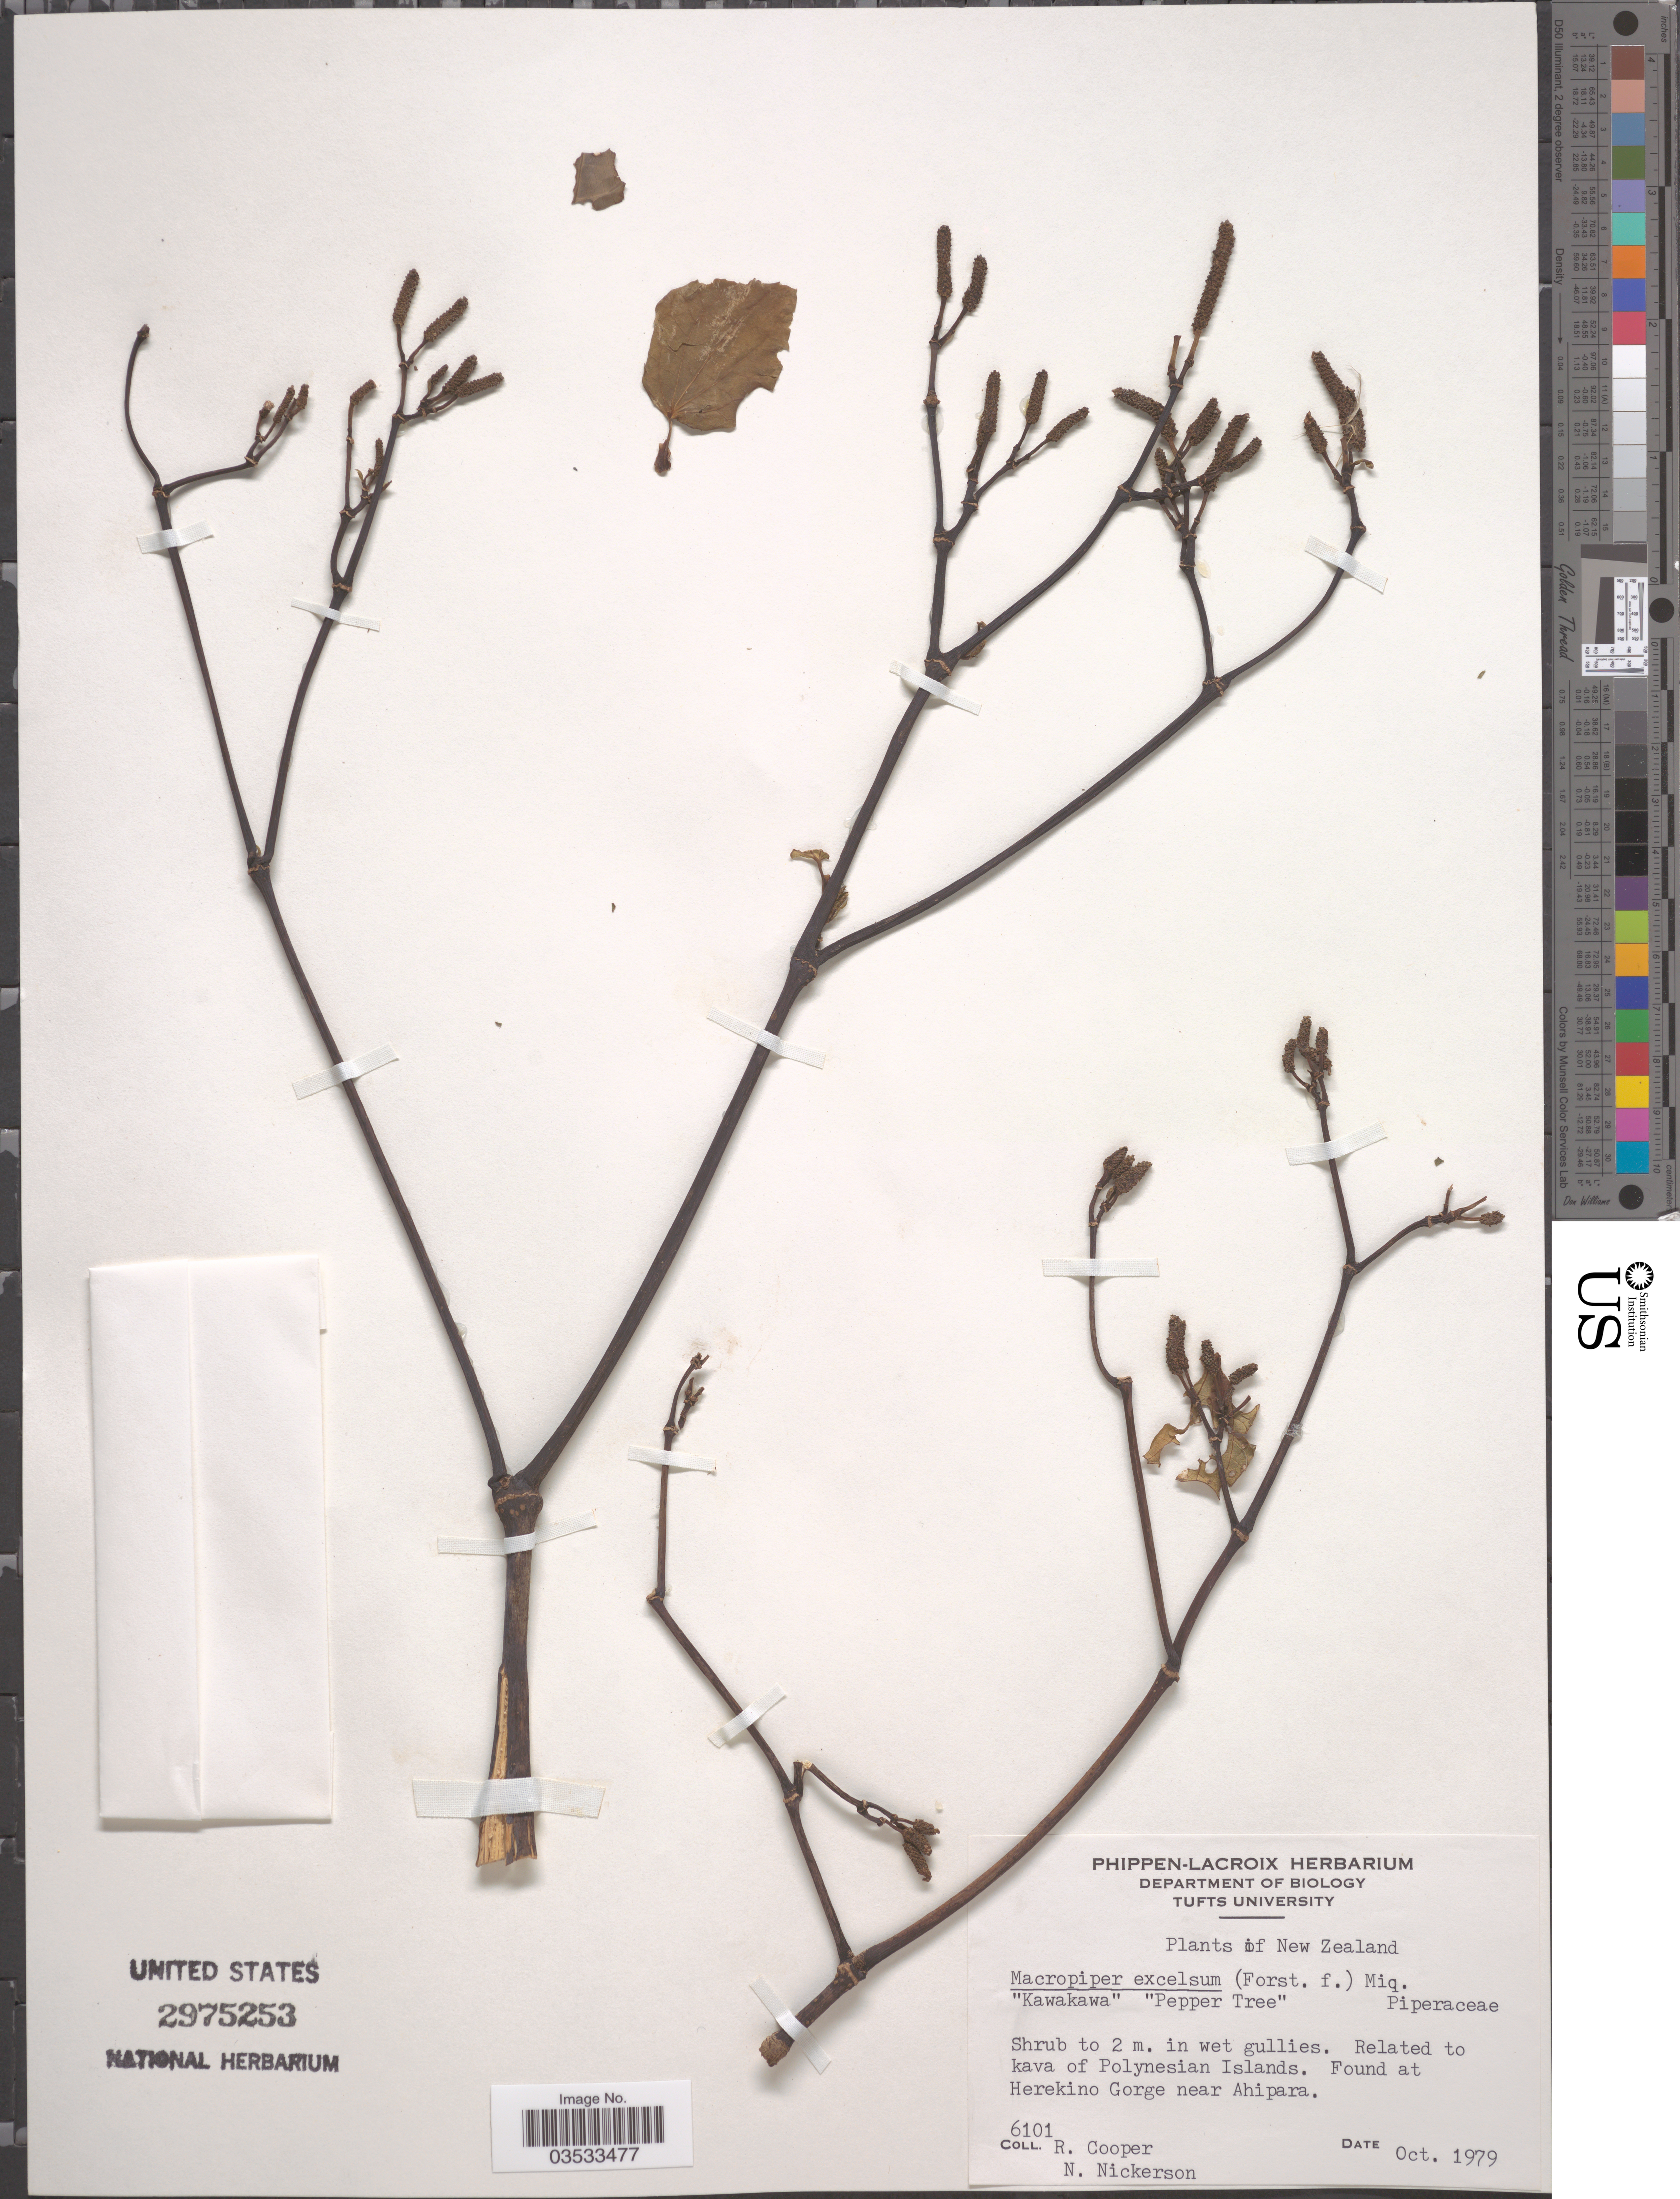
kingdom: Plantae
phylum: Tracheophyta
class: Magnoliopsida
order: Piperales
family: Piperaceae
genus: Piper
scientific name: Piper excelsum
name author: G. Forst.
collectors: R. Cooper & N. Nickerson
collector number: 6101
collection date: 1979-10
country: New Zealand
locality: Herekino Gorge near Ahipara.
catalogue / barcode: US 2975253